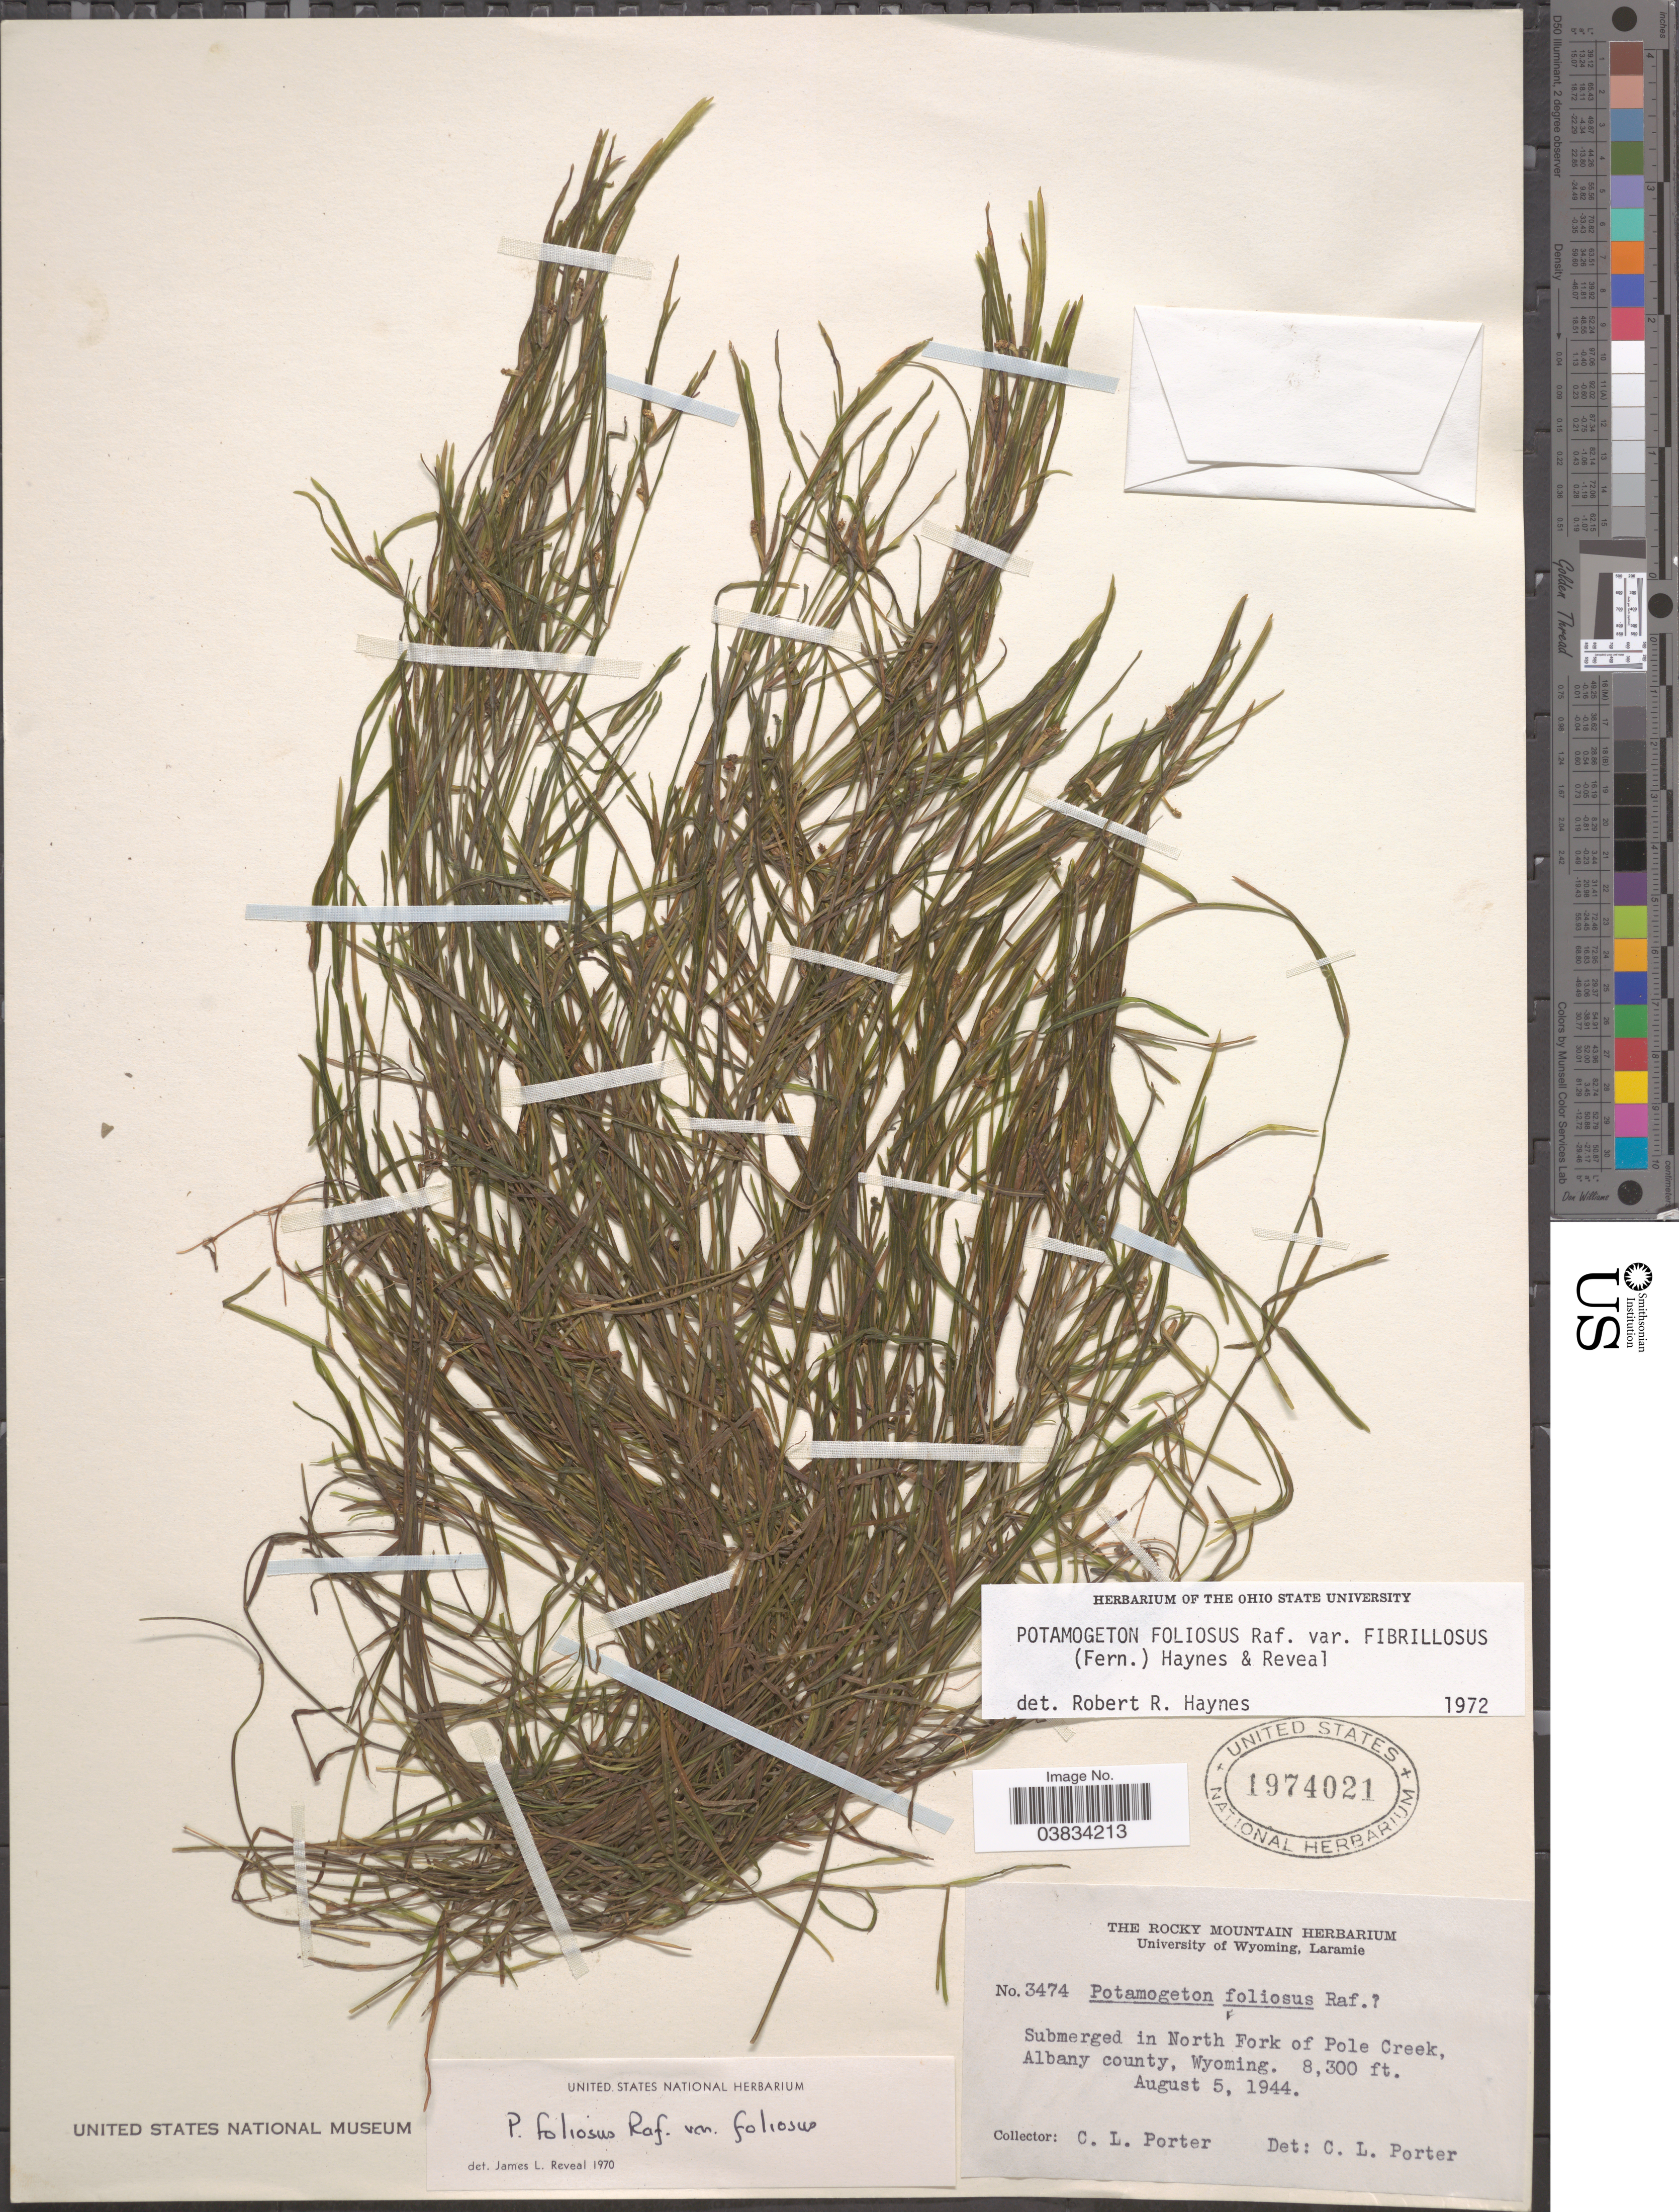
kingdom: Plantae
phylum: Tracheophyta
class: Liliopsida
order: Alismatales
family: Potamogetonaceae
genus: Potamogeton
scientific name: Potamogeton foliosus var. fibrillosus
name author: (Fernald) R.R. Haynes & Reveal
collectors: C. L. Porter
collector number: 3474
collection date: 1944-08-05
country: United States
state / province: Wyoming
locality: North Fork of Pole Creek, Albany county.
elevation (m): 2530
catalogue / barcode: US 1974021